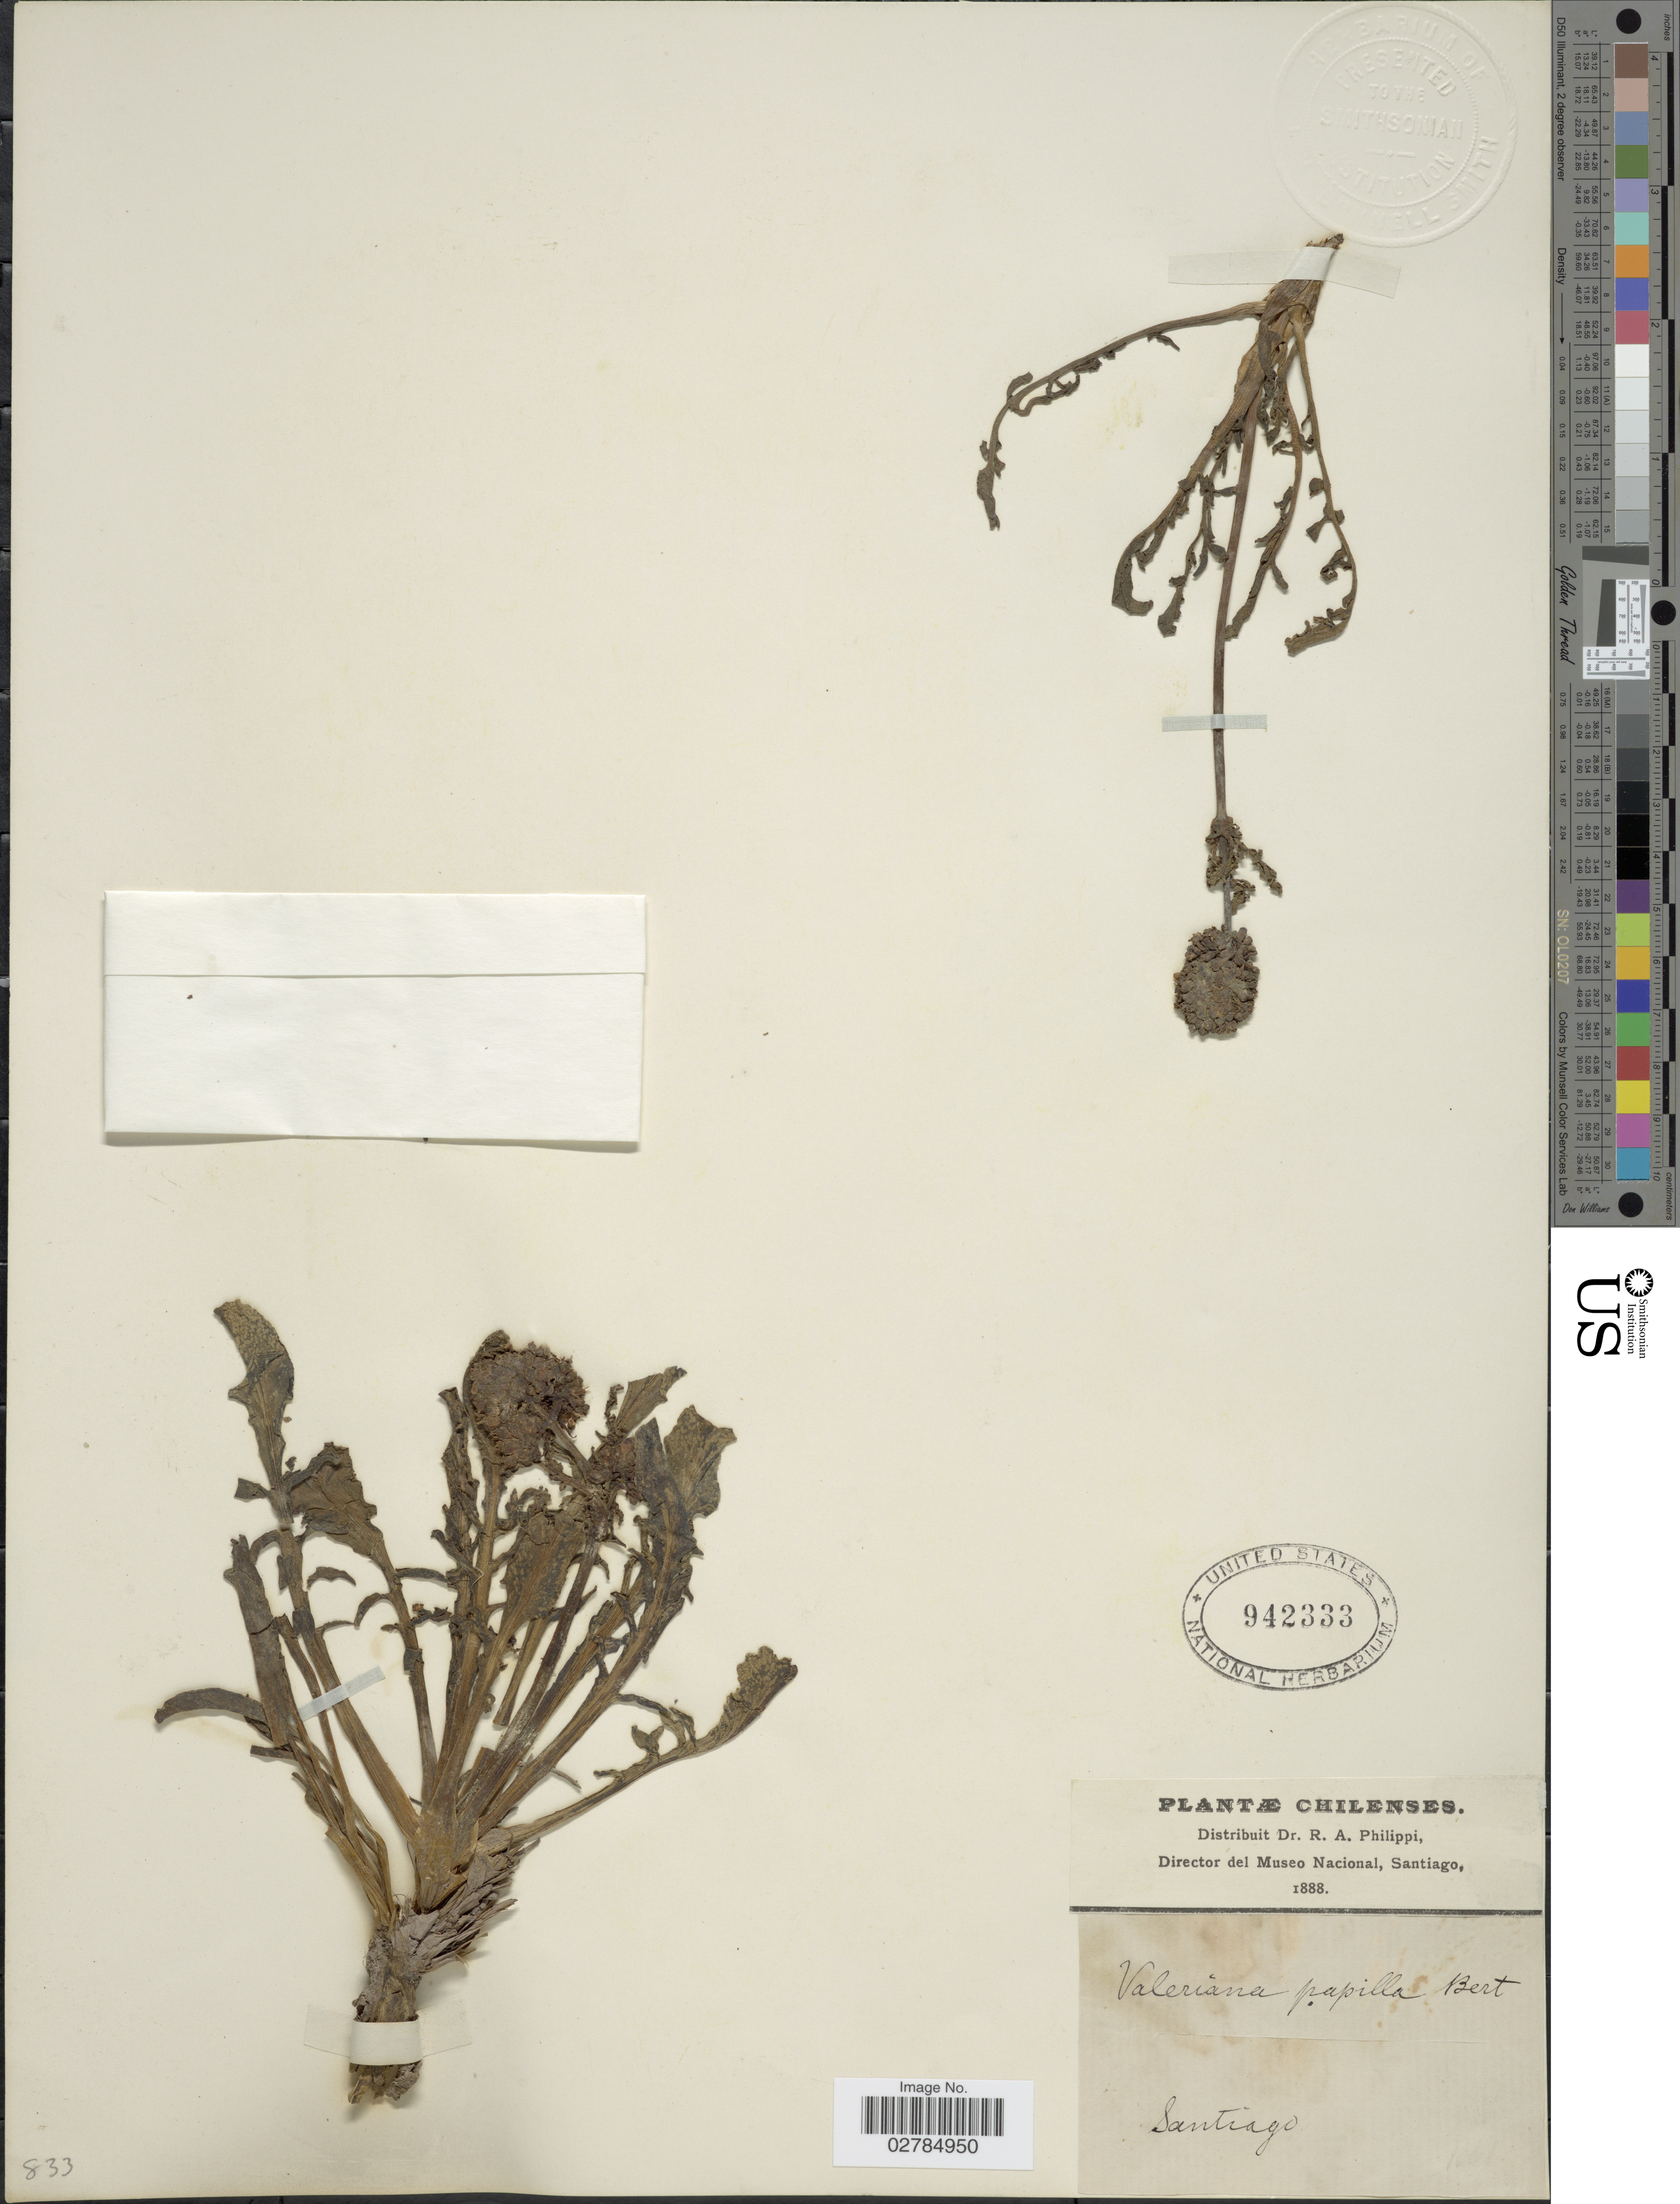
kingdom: Plantae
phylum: Tracheophyta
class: Magnoliopsida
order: Dipsacales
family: Caprifoliaceae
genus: Valeriana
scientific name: Valeriana papilla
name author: Bertero ex DC.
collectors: R. A. Philippi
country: Chile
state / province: Región Metropolitana (RM)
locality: Santiago.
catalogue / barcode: US 942333